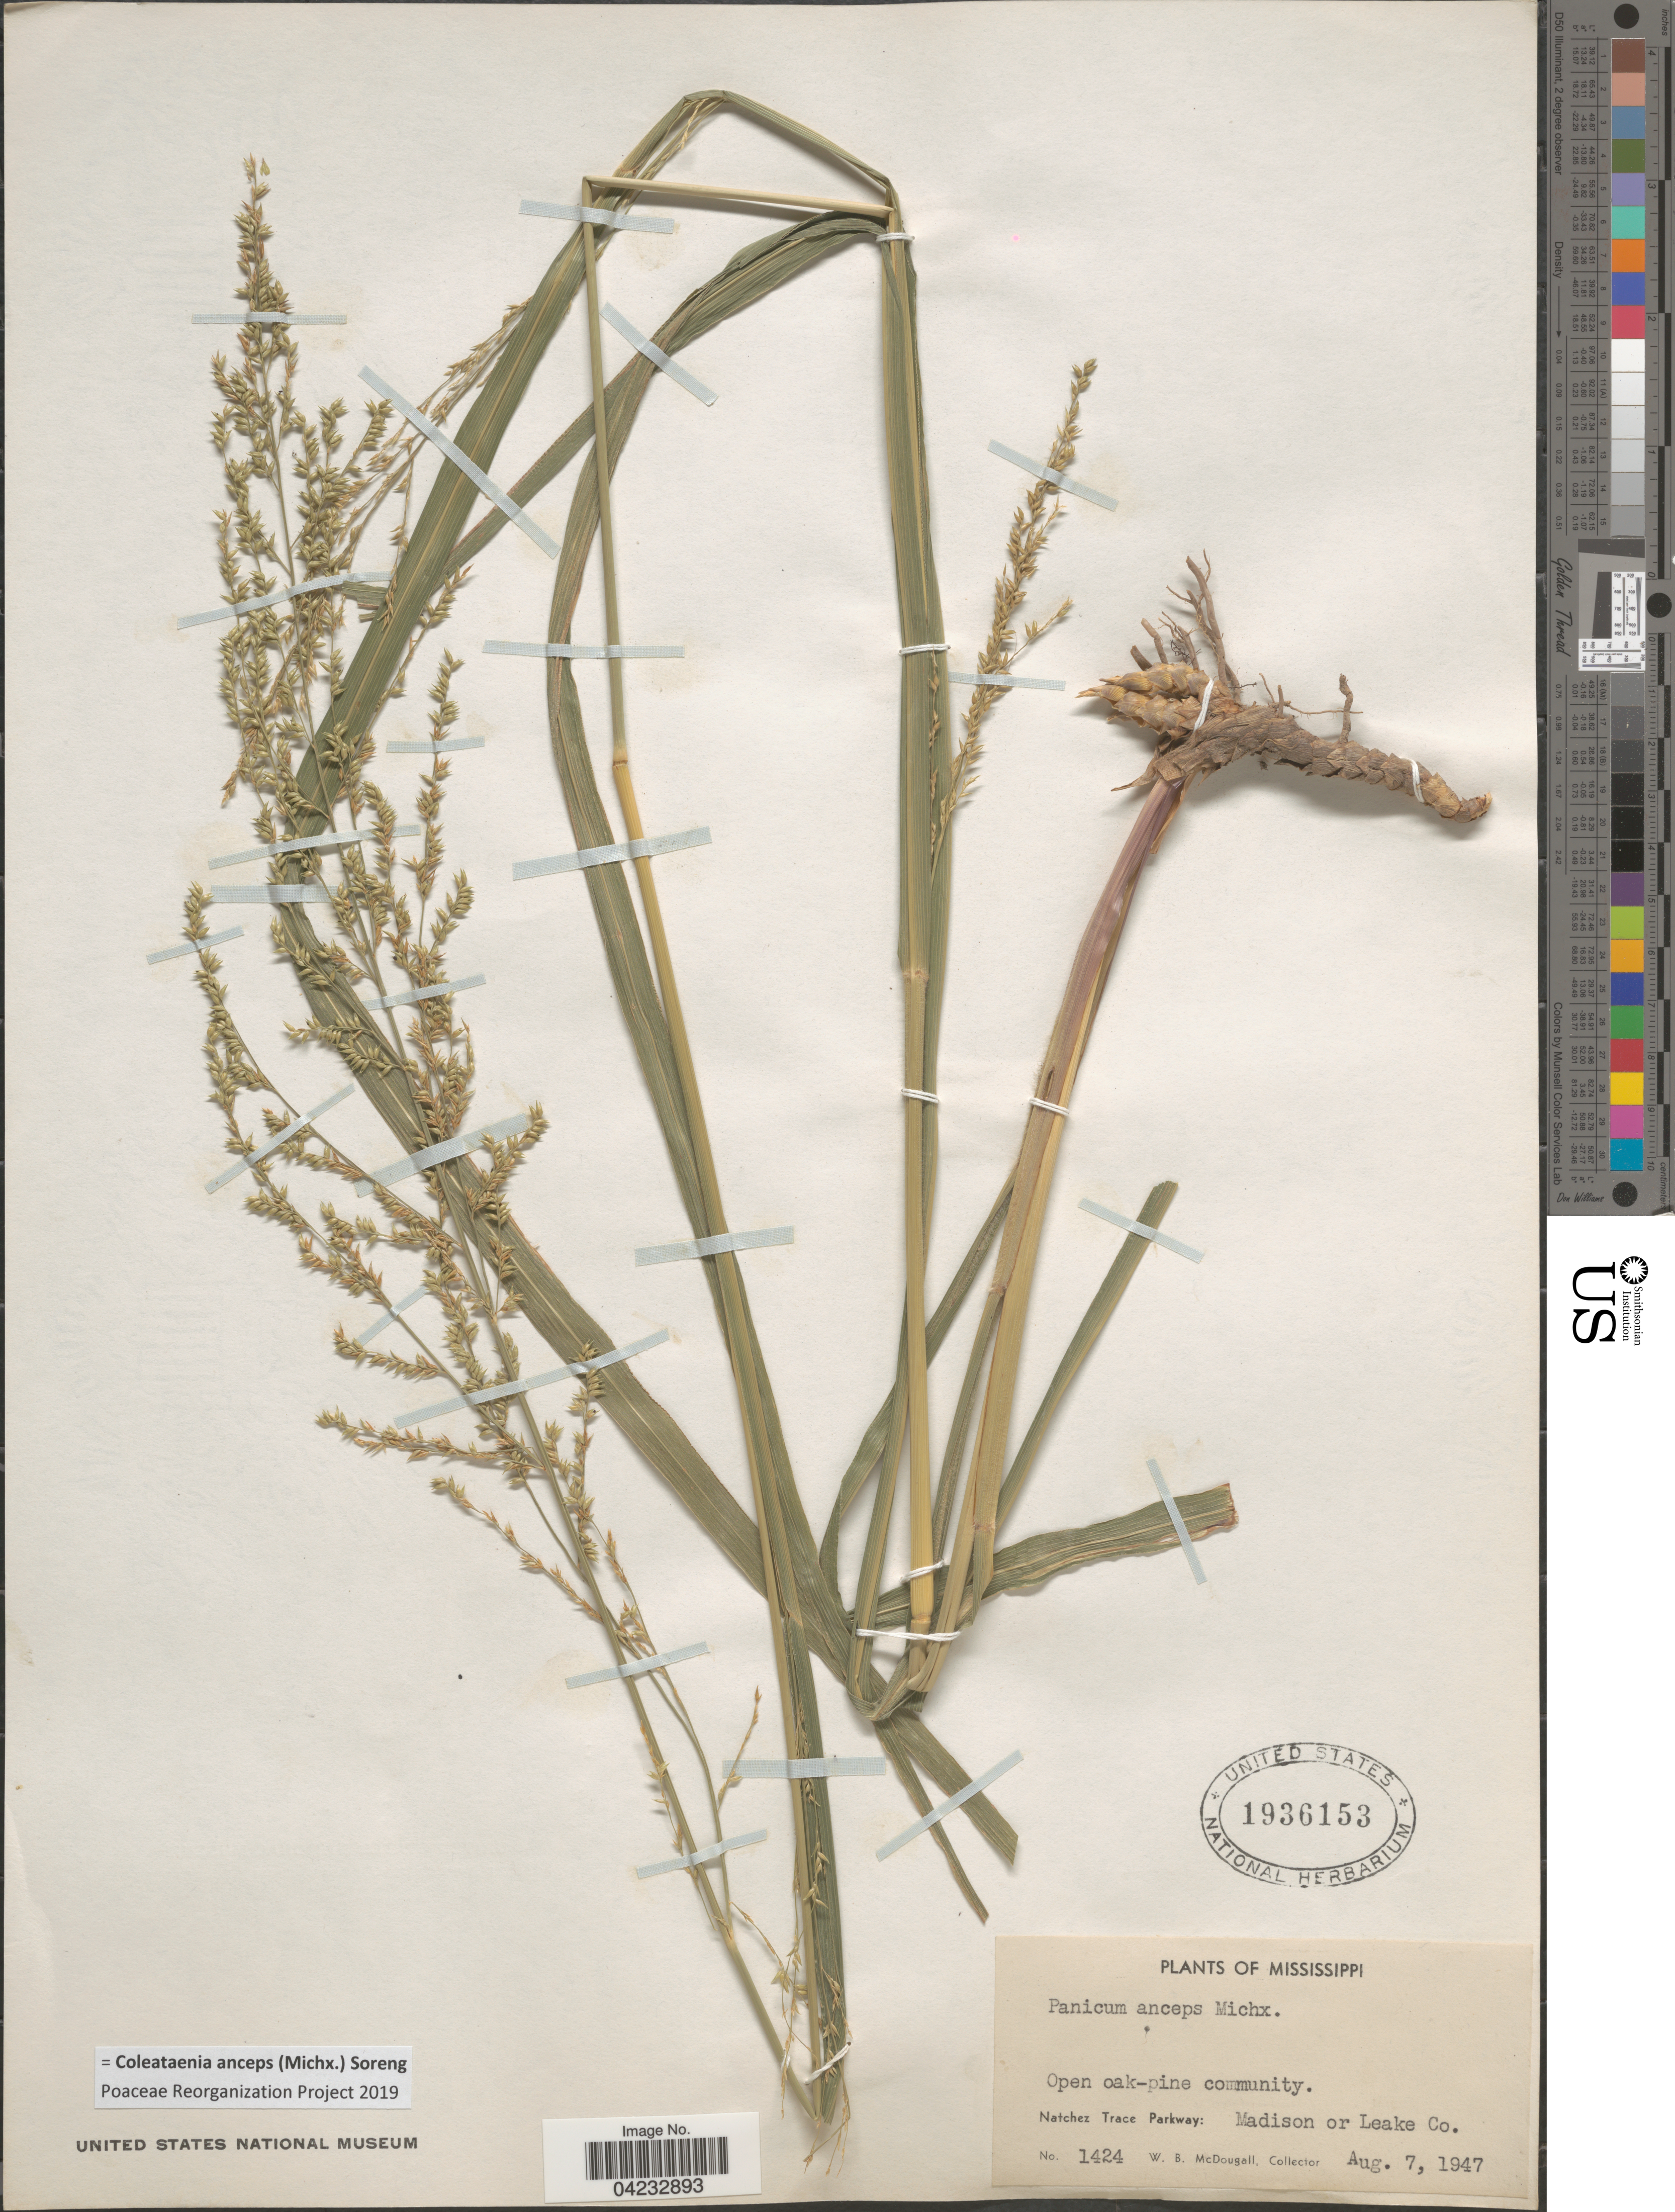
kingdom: Plantae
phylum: Tracheophyta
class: Liliopsida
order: Poales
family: Poaceae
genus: Coleataenia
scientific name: Coleataenia anceps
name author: (Michx.) Soreng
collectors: W. B. McDougall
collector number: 1424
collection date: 1947-08-07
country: United States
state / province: Mississippi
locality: Natchez Trace Parkway: Madison or Leake Co.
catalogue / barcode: US 1936153